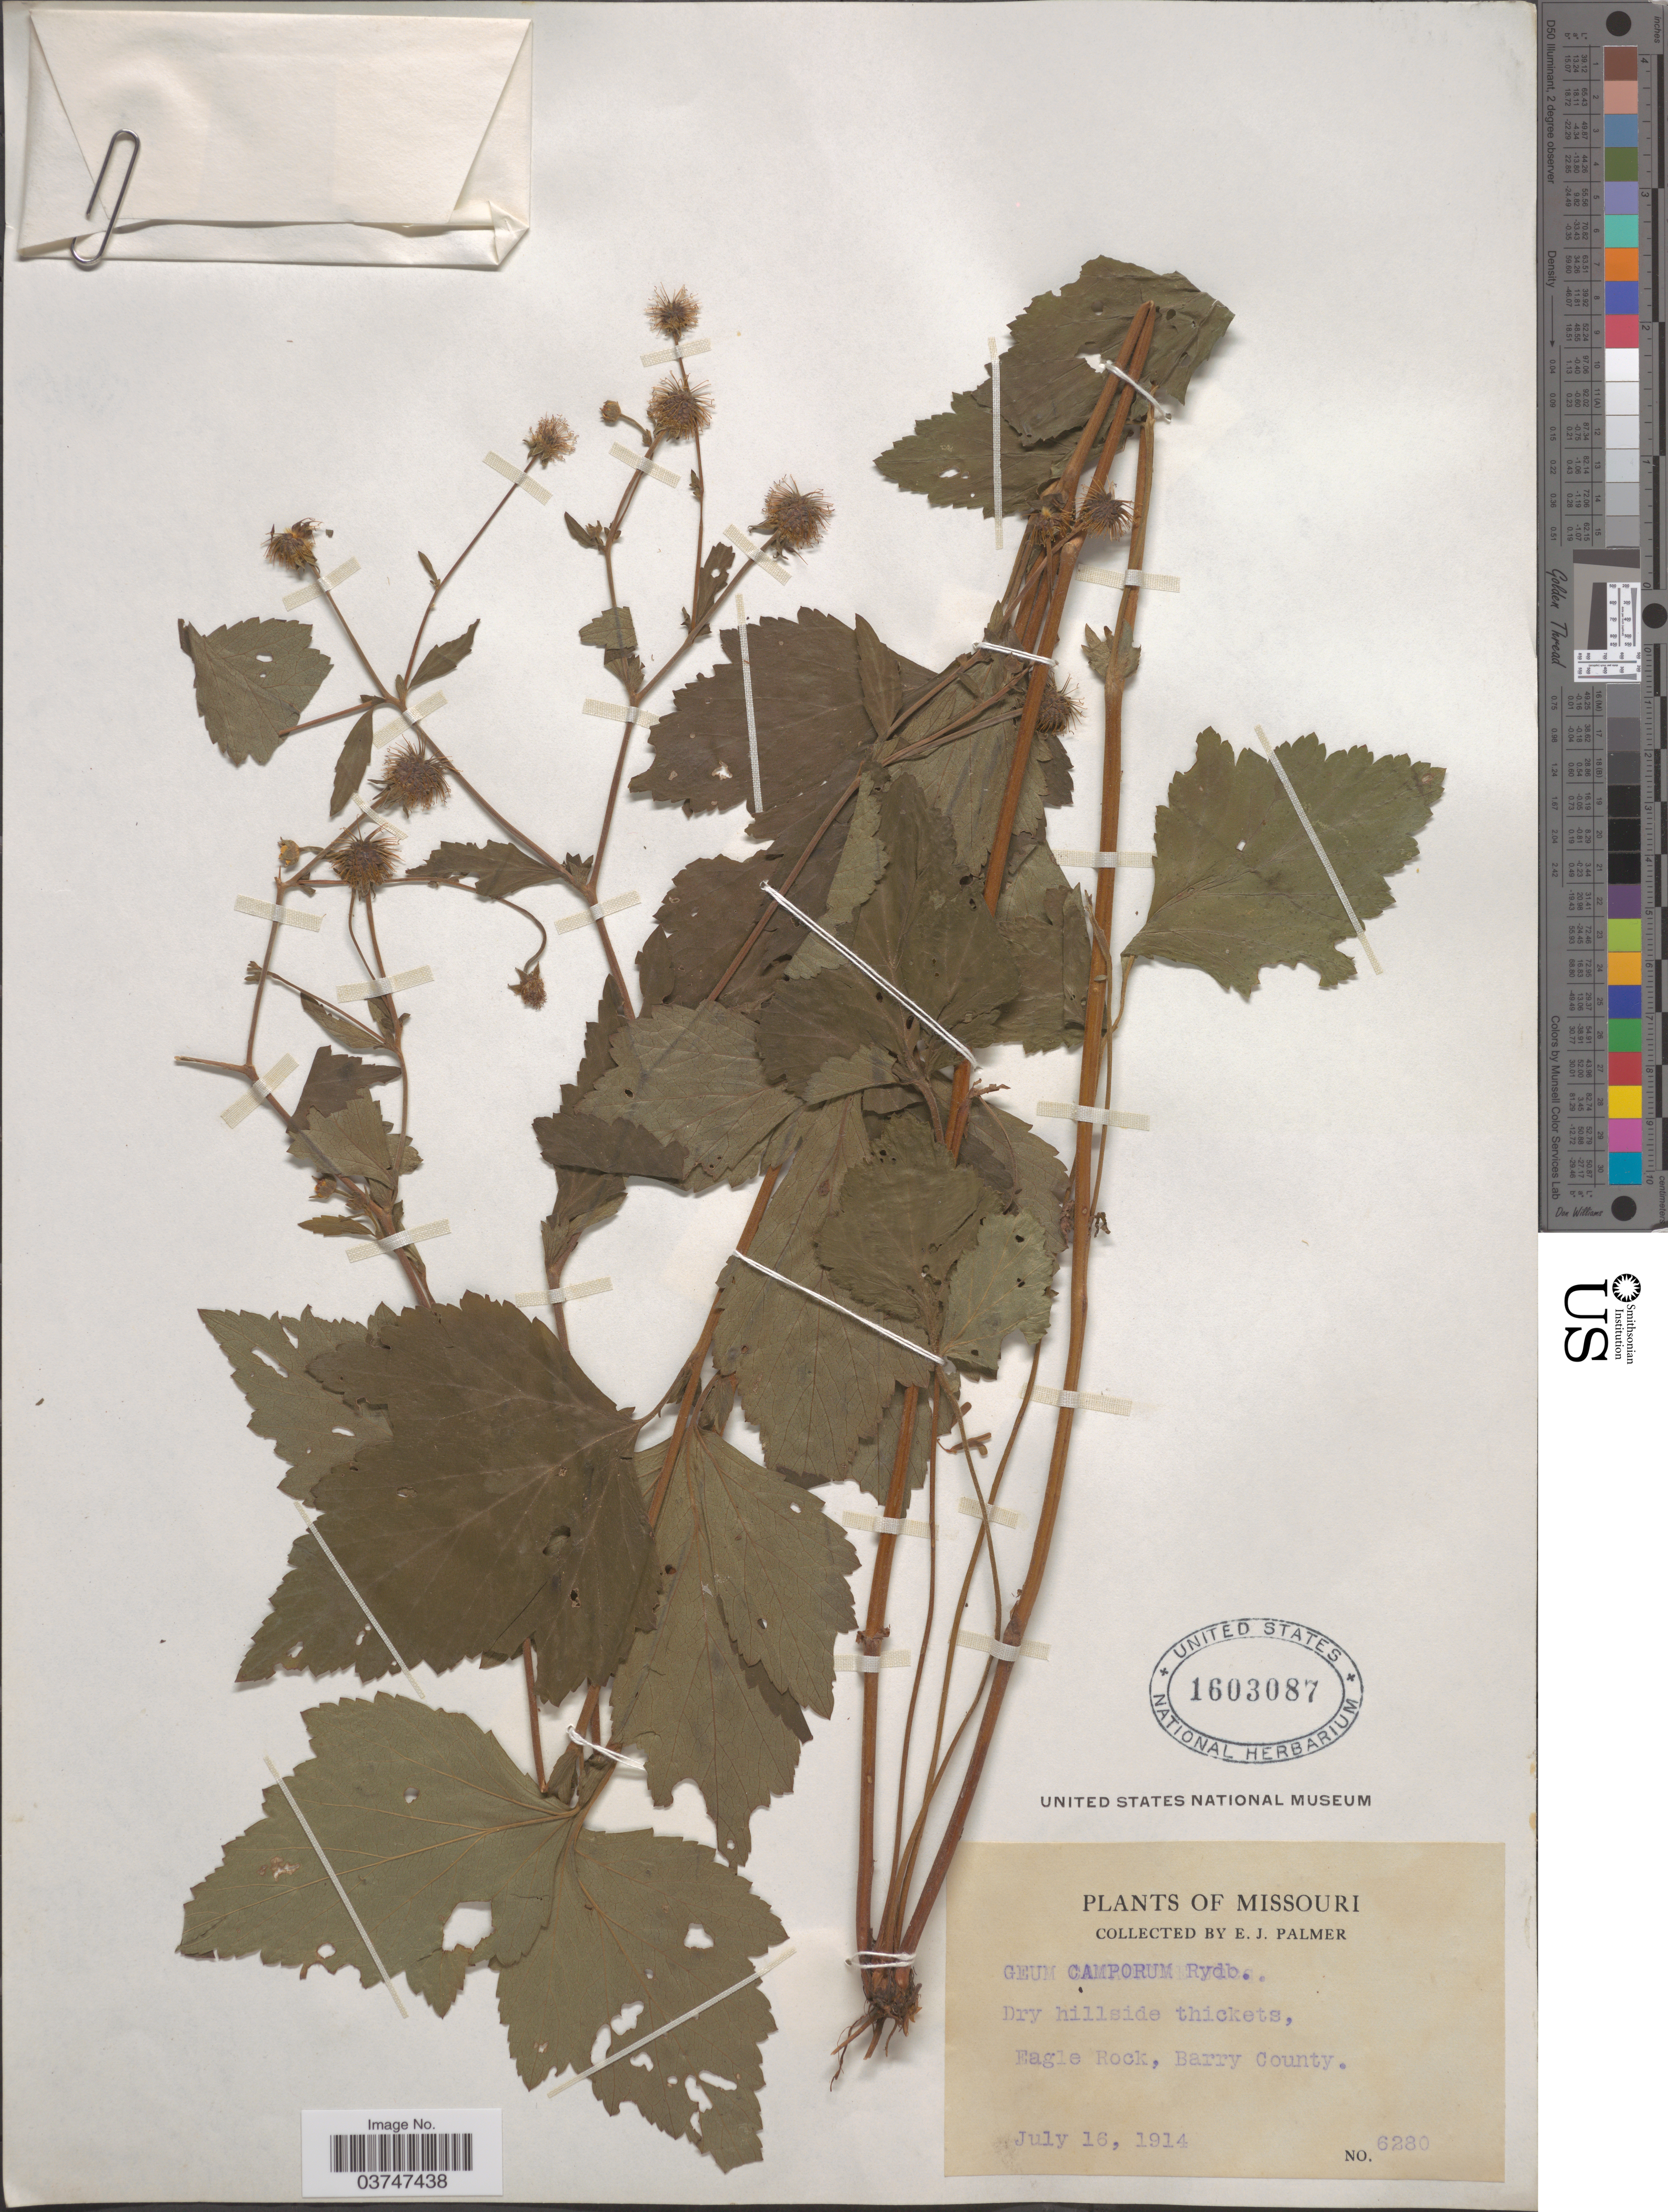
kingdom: Plantae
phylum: Tracheophyta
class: Magnoliopsida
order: Rosales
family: Rosaceae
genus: Geum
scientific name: Geum canadense var. camporum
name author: (Rydb.) Fernald & Weath.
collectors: E. J. Palmer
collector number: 6280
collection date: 1914-07-16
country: United States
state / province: Missouri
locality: Dry hillside thickets, Eagle Rock, Barry County.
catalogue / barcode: US 1603087